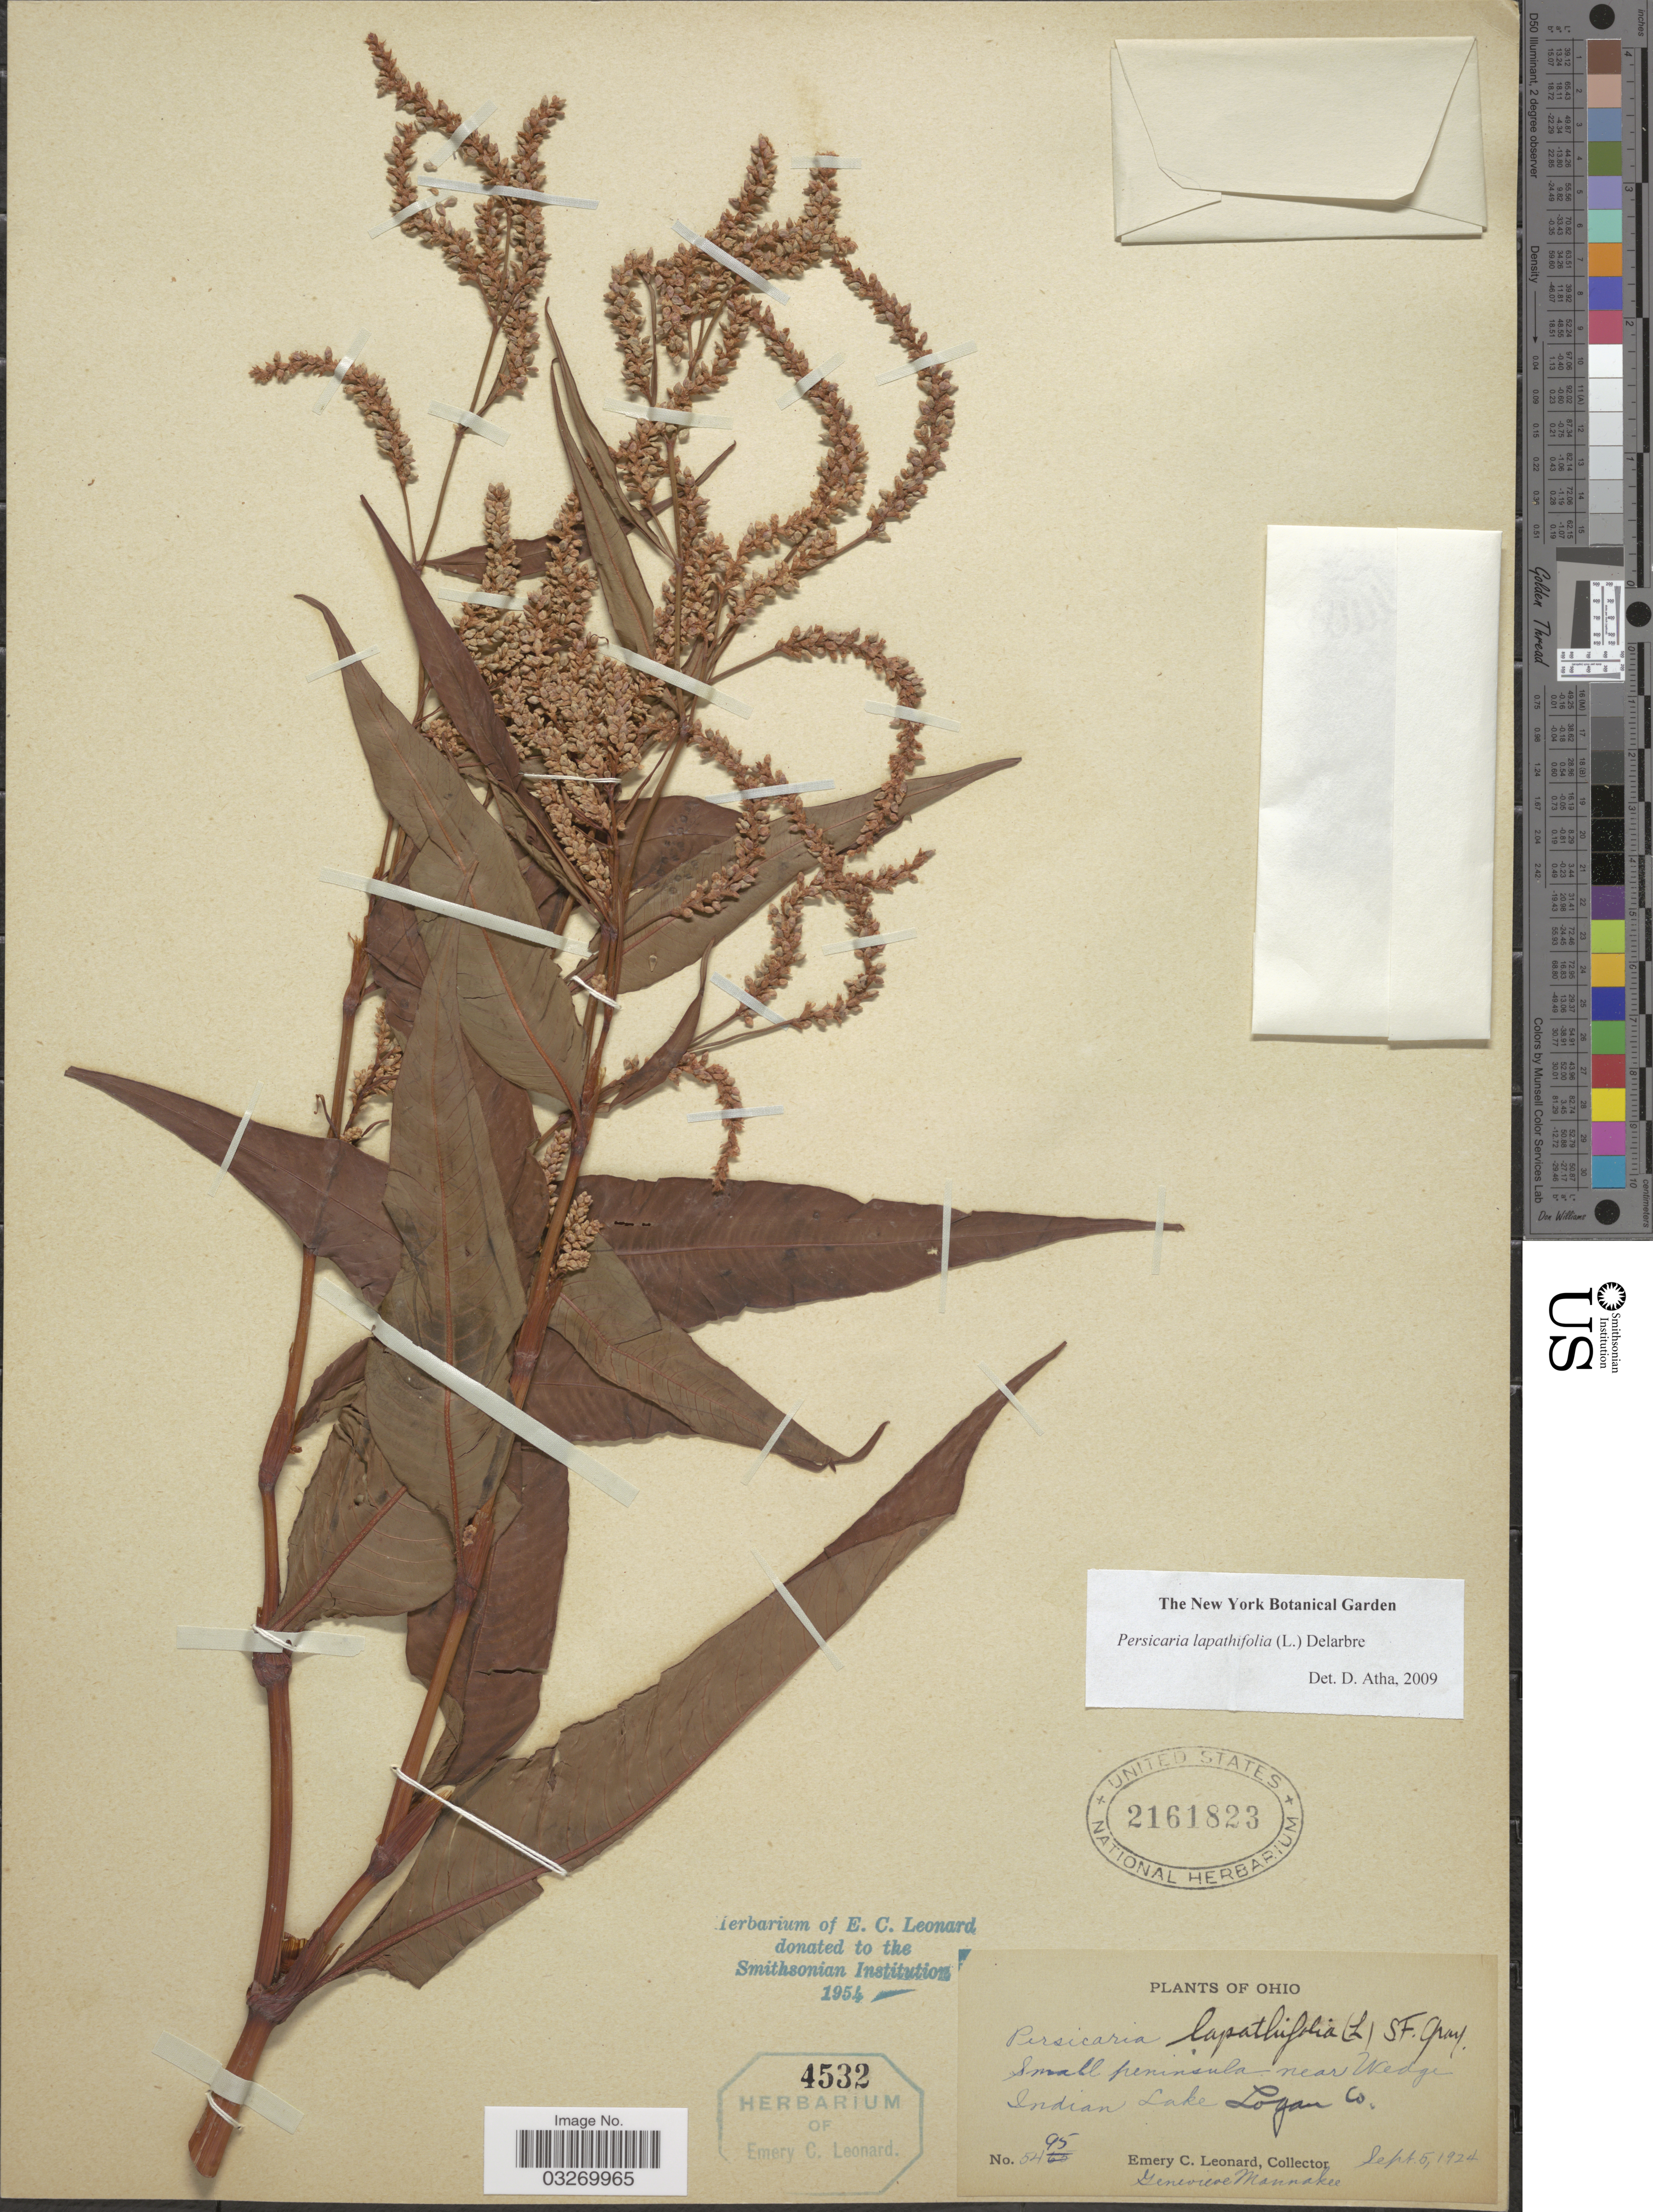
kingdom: Plantae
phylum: Tracheophyta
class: Magnoliopsida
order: Caryophyllales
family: Polygonaceae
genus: Persicaria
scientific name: Persicaria lapathifolia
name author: (L.) Delarbre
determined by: Atha, D. E.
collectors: E. C. Leonard & G. Mannakee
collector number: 5495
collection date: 1924-09-05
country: United States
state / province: Ohio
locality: Small peninsula near Wedge. Indian Lake. Logan Co.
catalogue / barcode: US 2161823